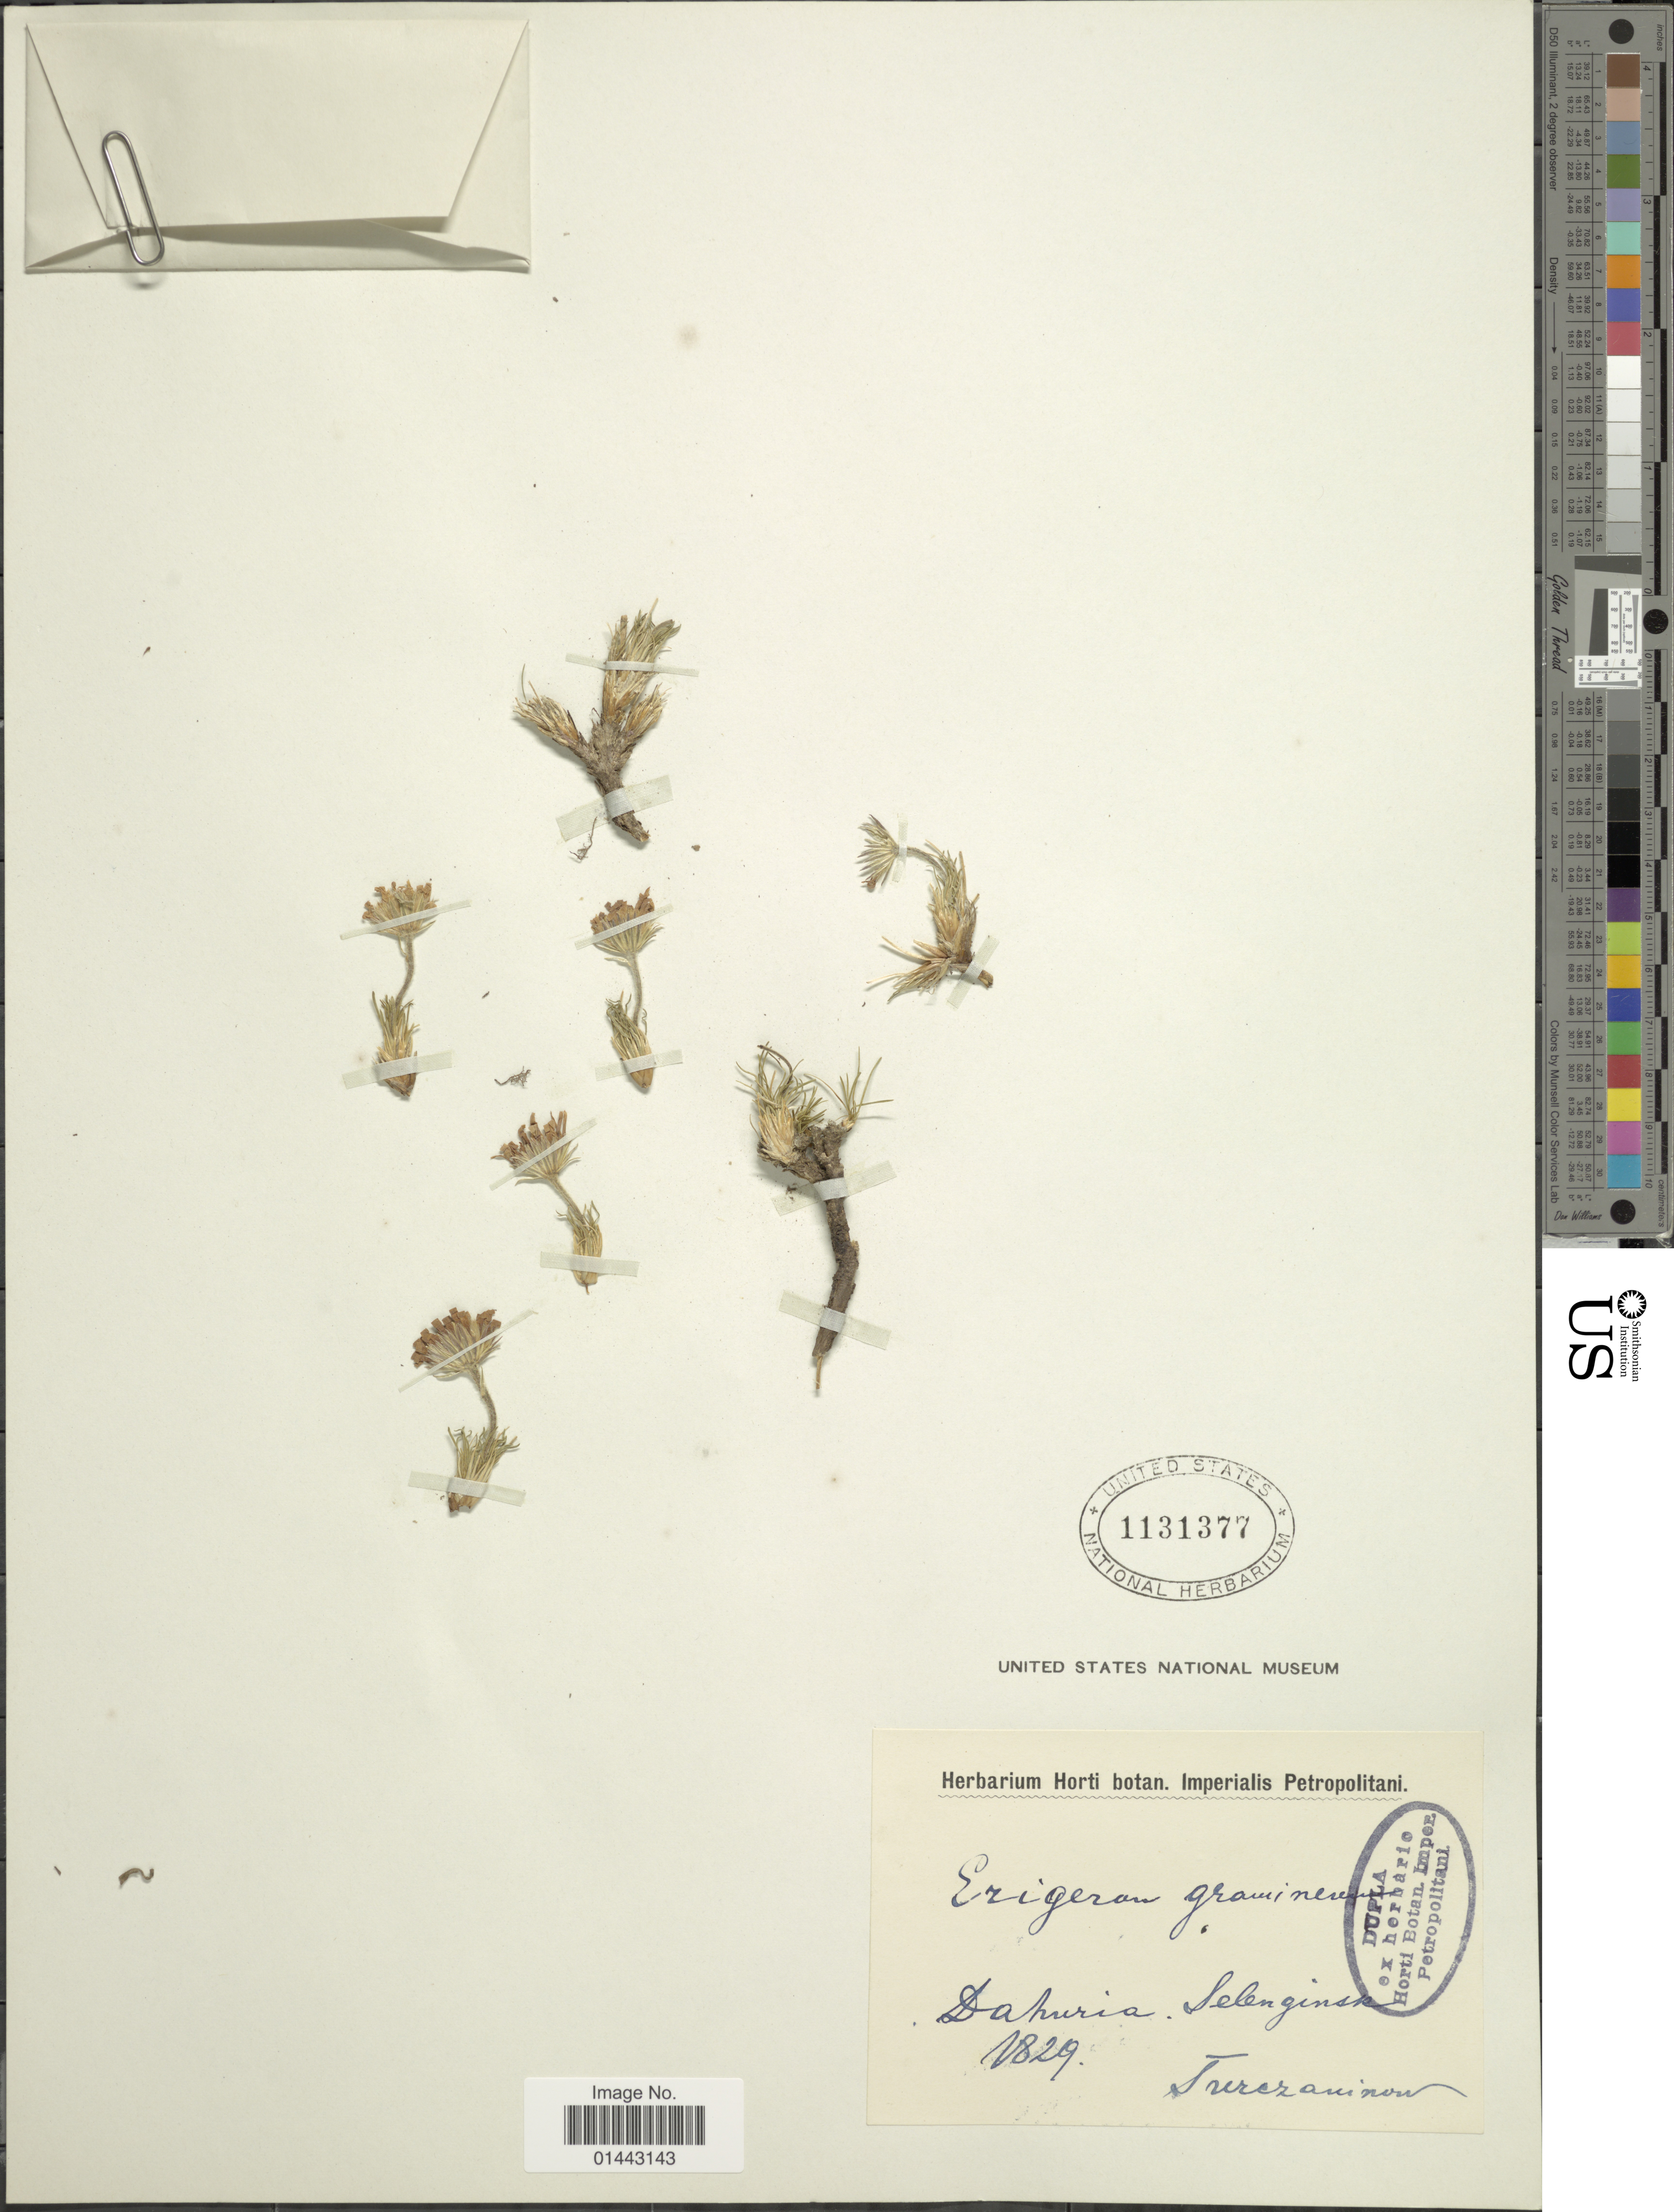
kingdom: Plantae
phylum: Tracheophyta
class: Magnoliopsida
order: Asterales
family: Asteraceae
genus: Erigeron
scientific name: Erigeron gramineum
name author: L.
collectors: Turczaninov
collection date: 1829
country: Russian Federation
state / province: Buryatia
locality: Dahuria, Selenginsk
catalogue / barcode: US 1131377